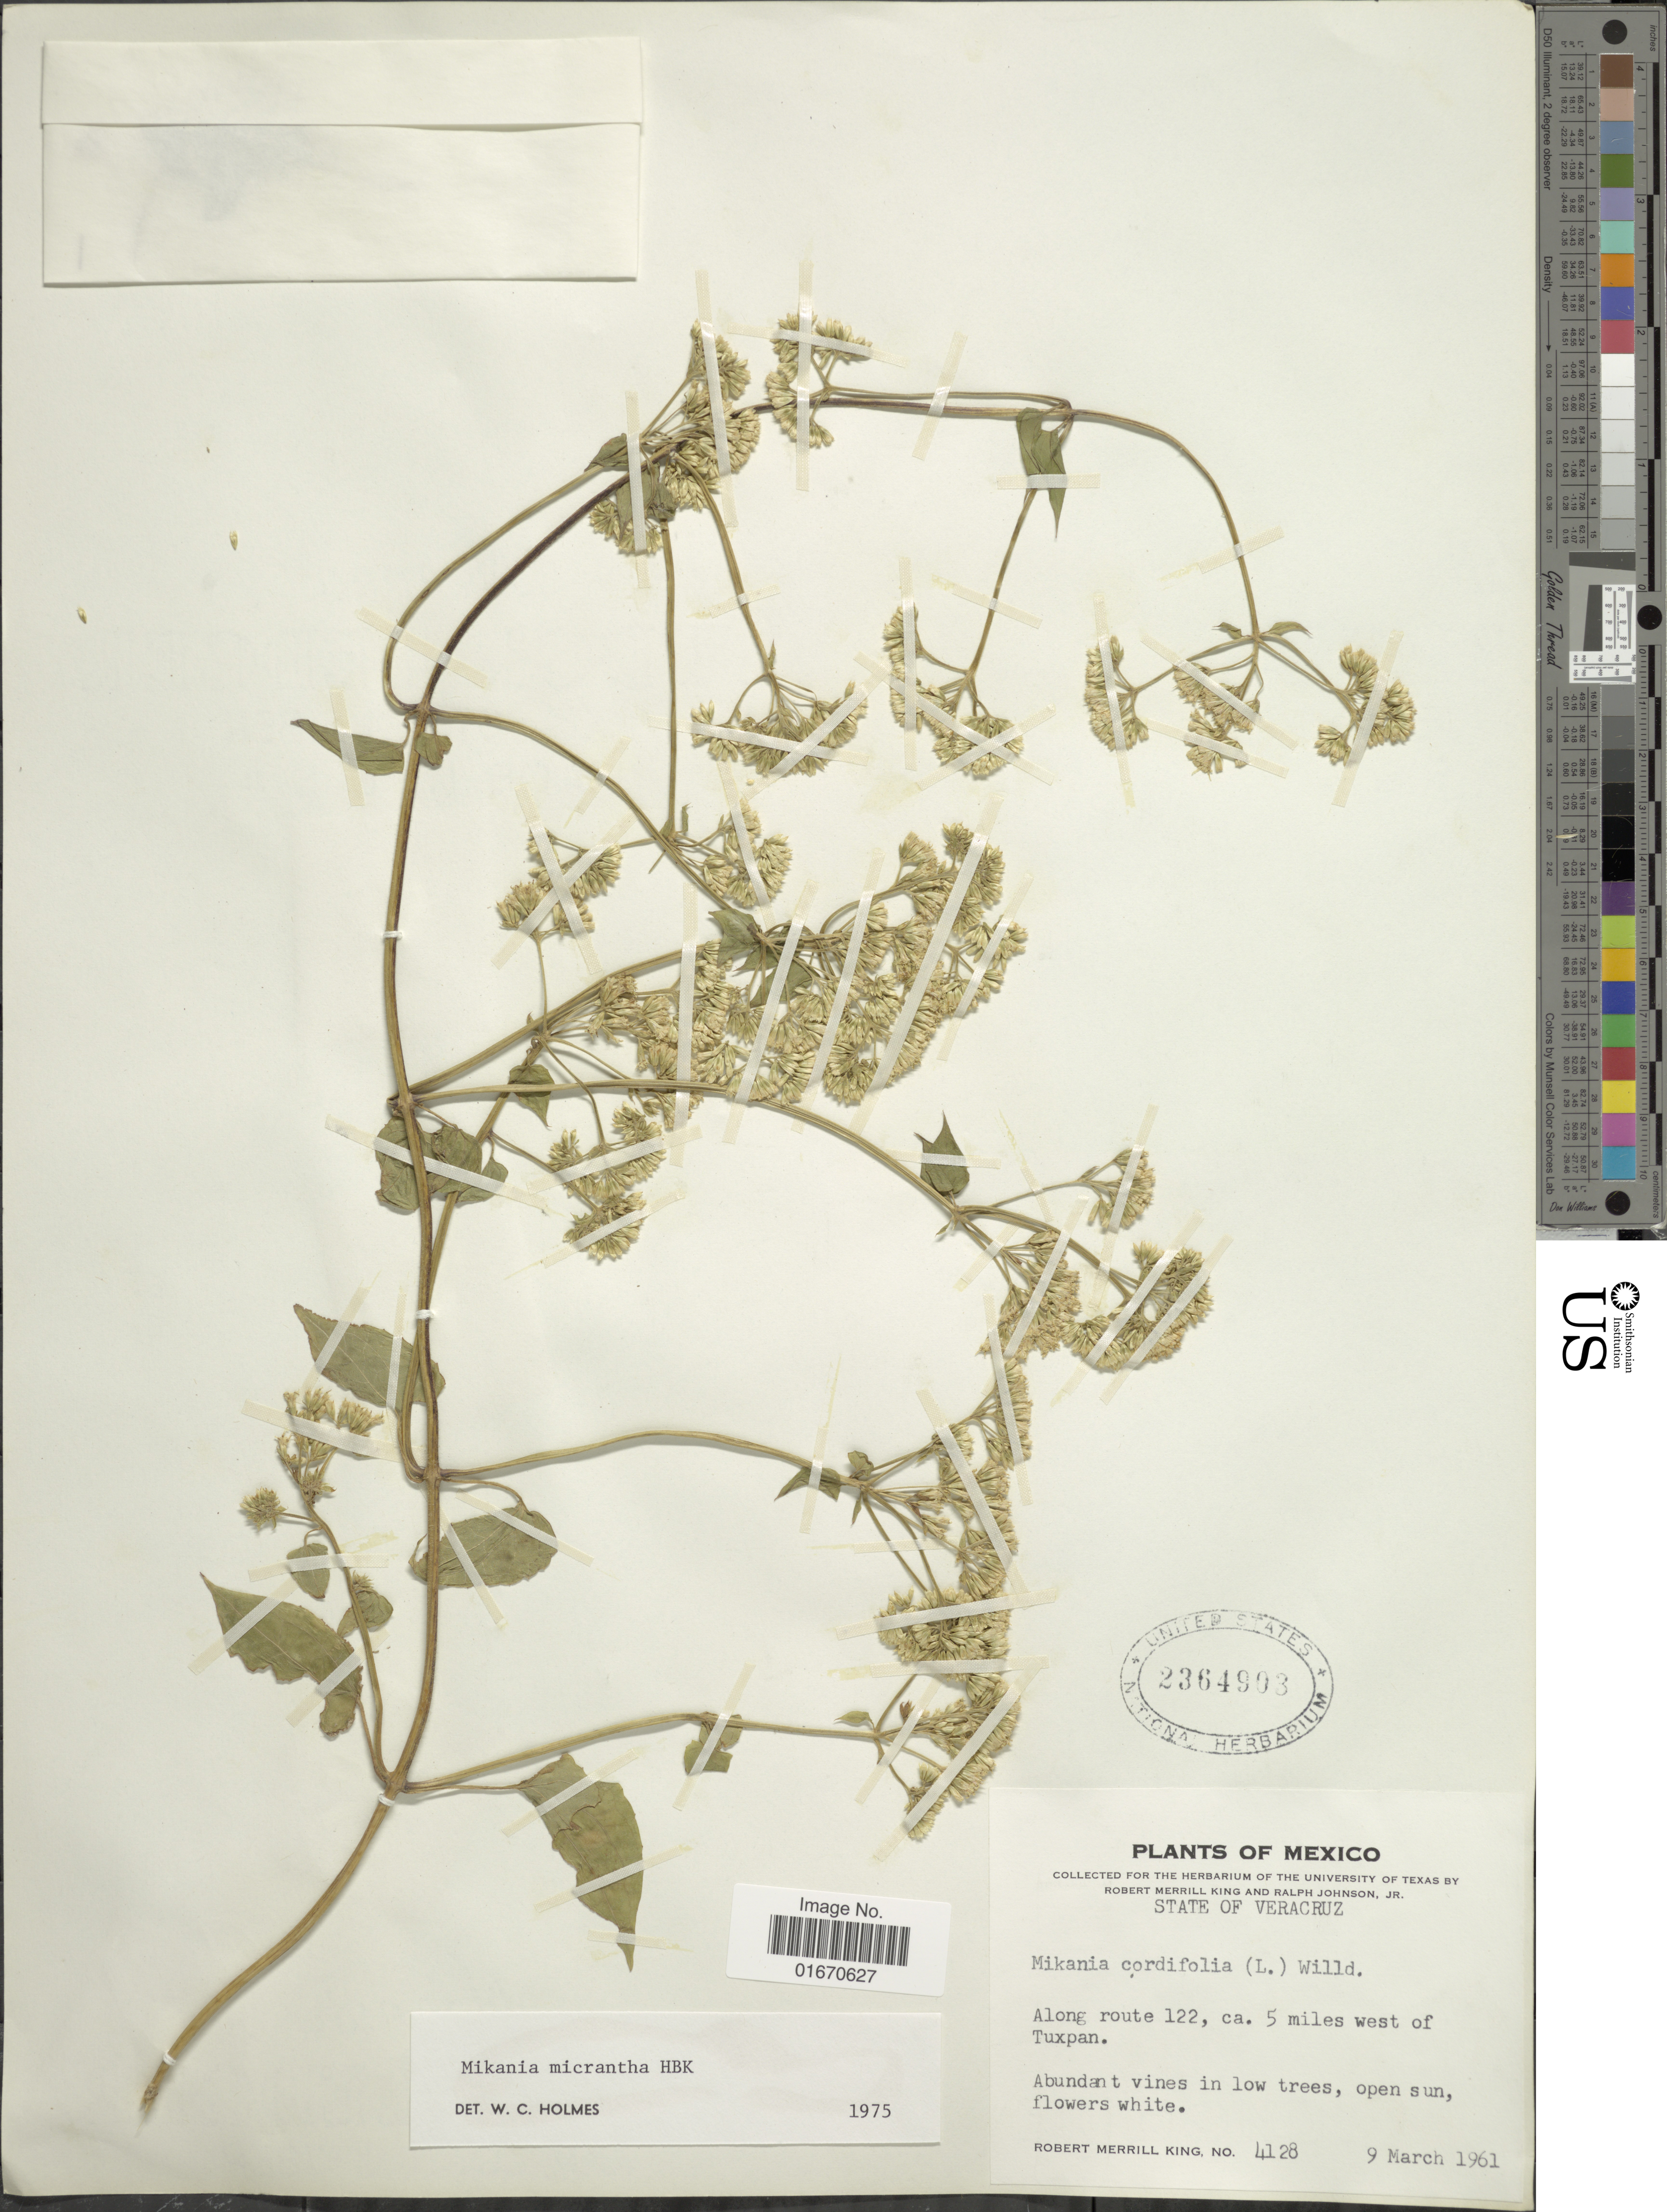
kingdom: Plantae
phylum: Tracheophyta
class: Magnoliopsida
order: Asterales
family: Asteraceae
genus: Mikania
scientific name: Mikania micrantha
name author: Kunth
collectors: R. M. King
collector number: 4128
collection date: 1961-03-09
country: Mexico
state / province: Veracruz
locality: State of Veracruz, along route 122, ca 5 miles west of Tuxpan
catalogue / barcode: US 2364903